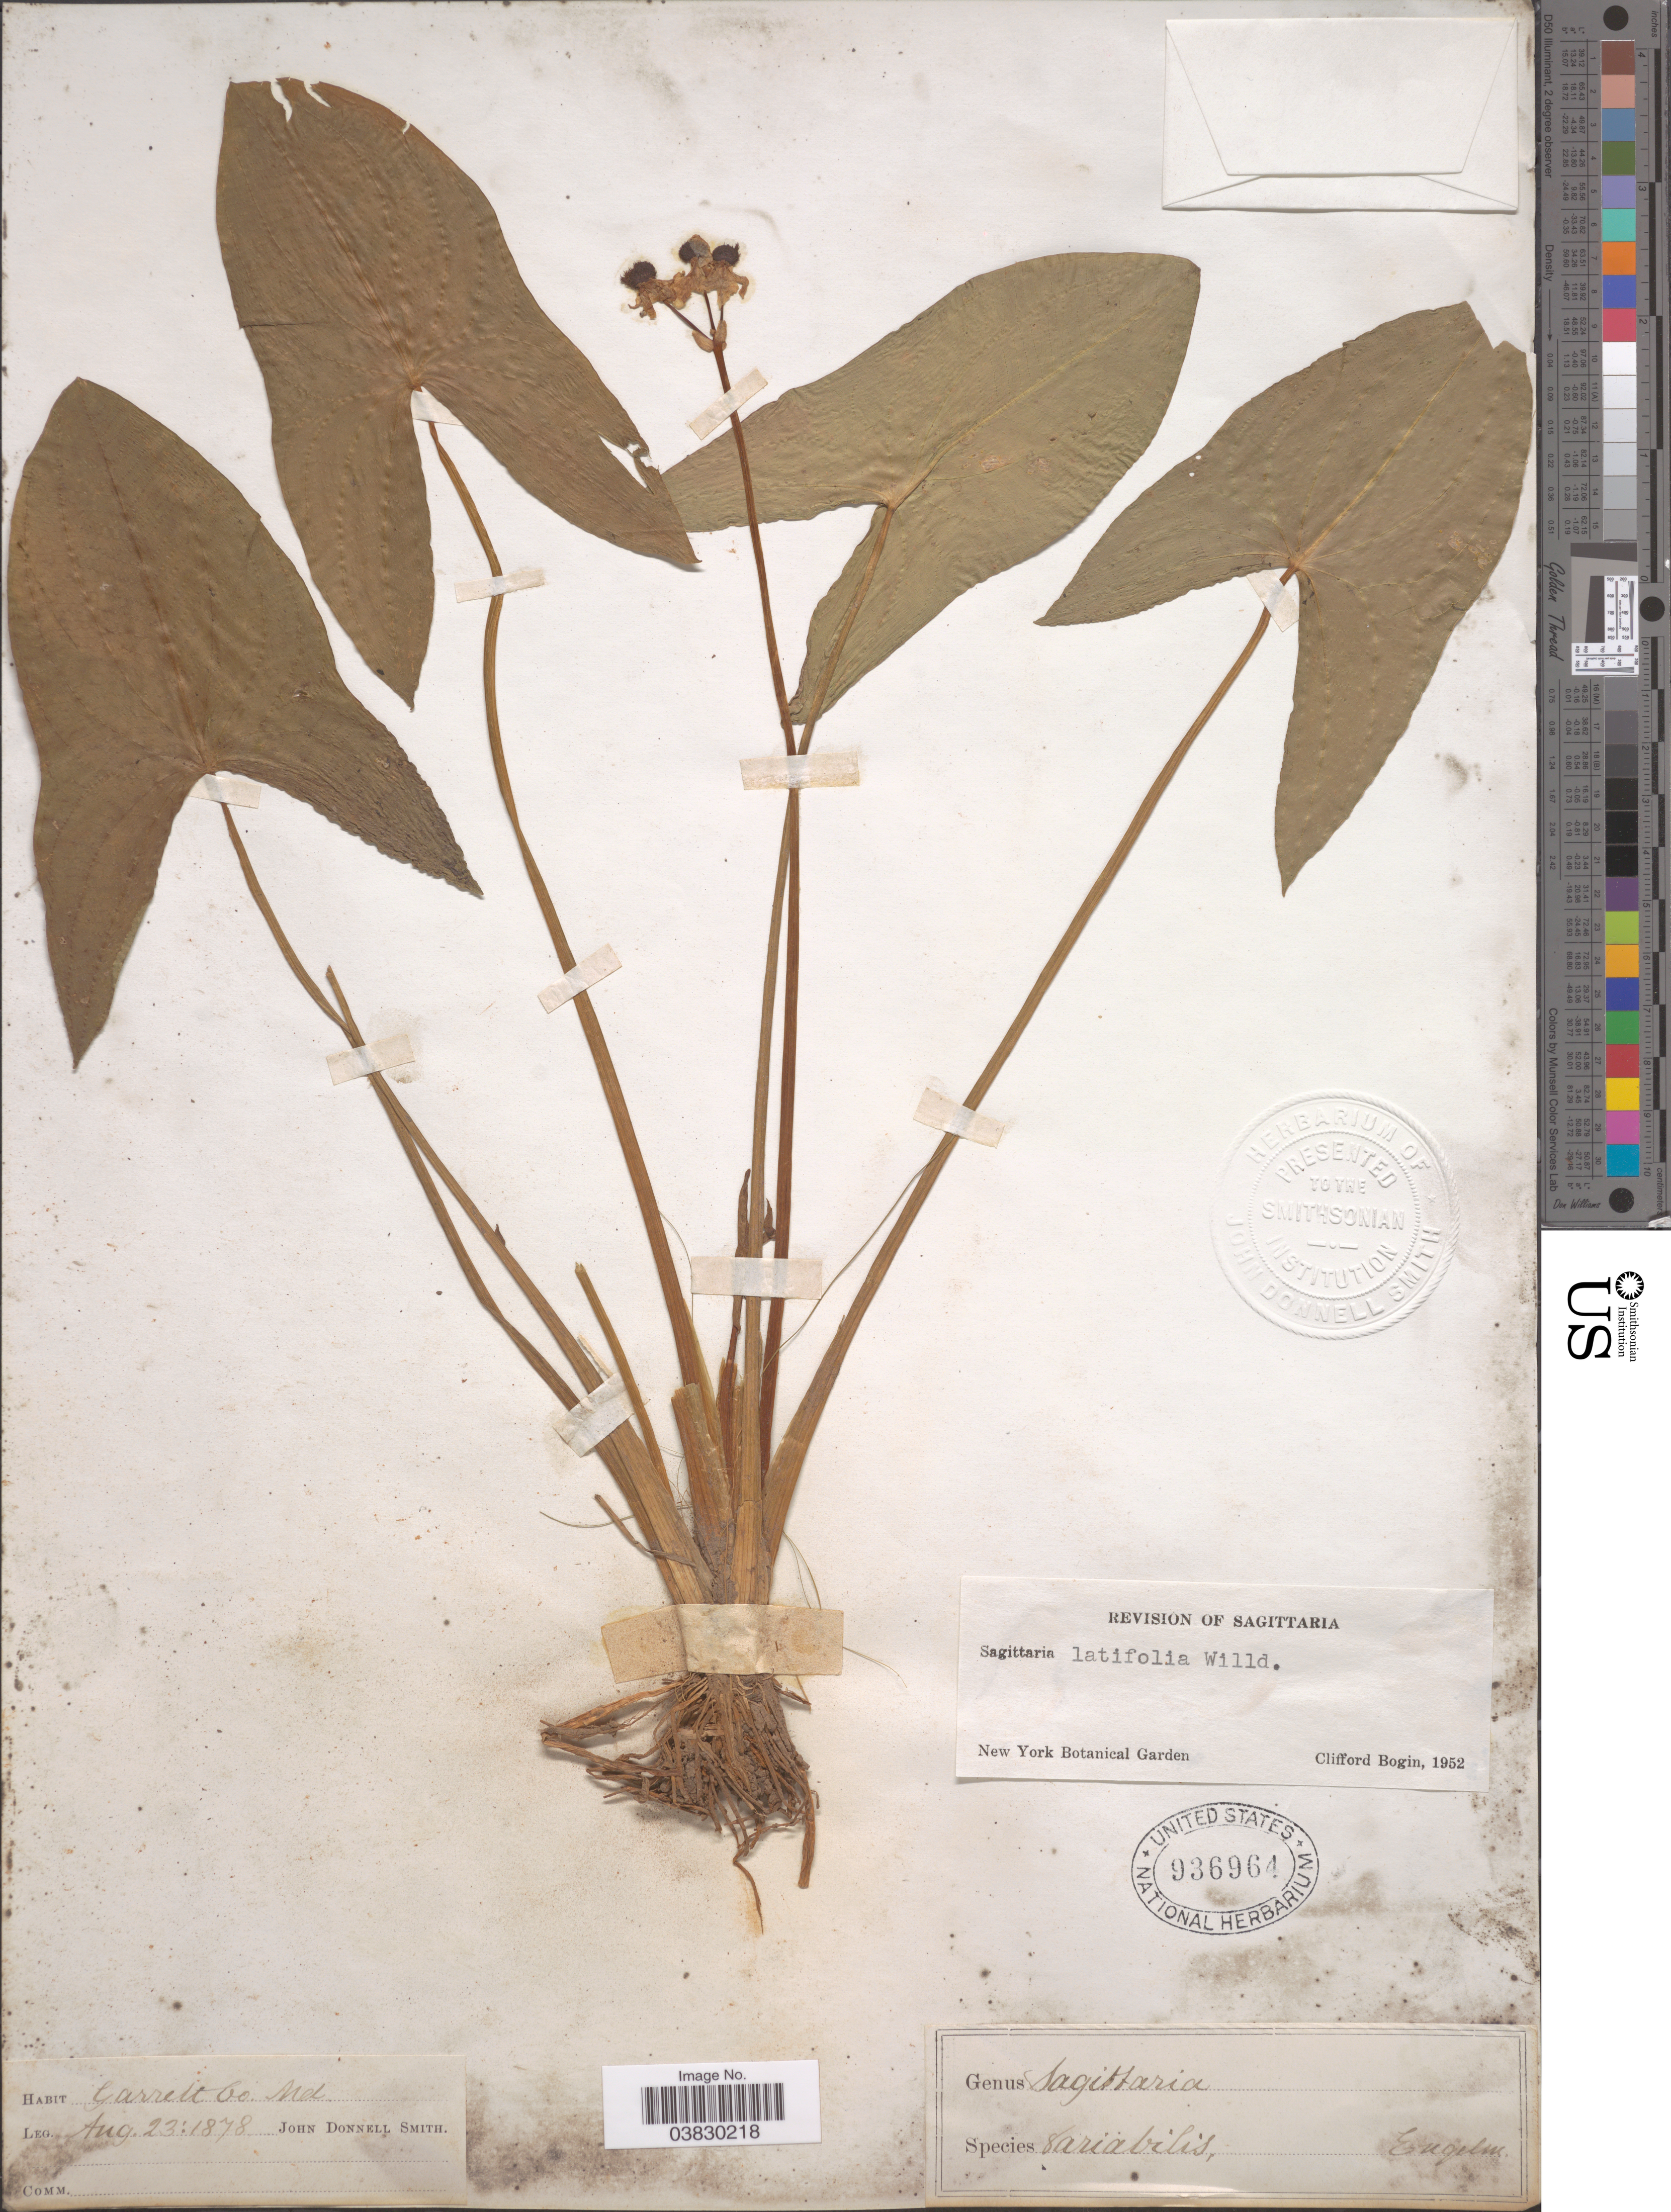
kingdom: Plantae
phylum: Tracheophyta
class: Liliopsida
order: Alismatales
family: Alismataceae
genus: Sagittaria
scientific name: Sagittaria latifolia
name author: Willd.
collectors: J. Donnell Smith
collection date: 1878-08-23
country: United States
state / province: Maryland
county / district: Garrett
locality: Garrett Co.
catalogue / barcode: US 936964